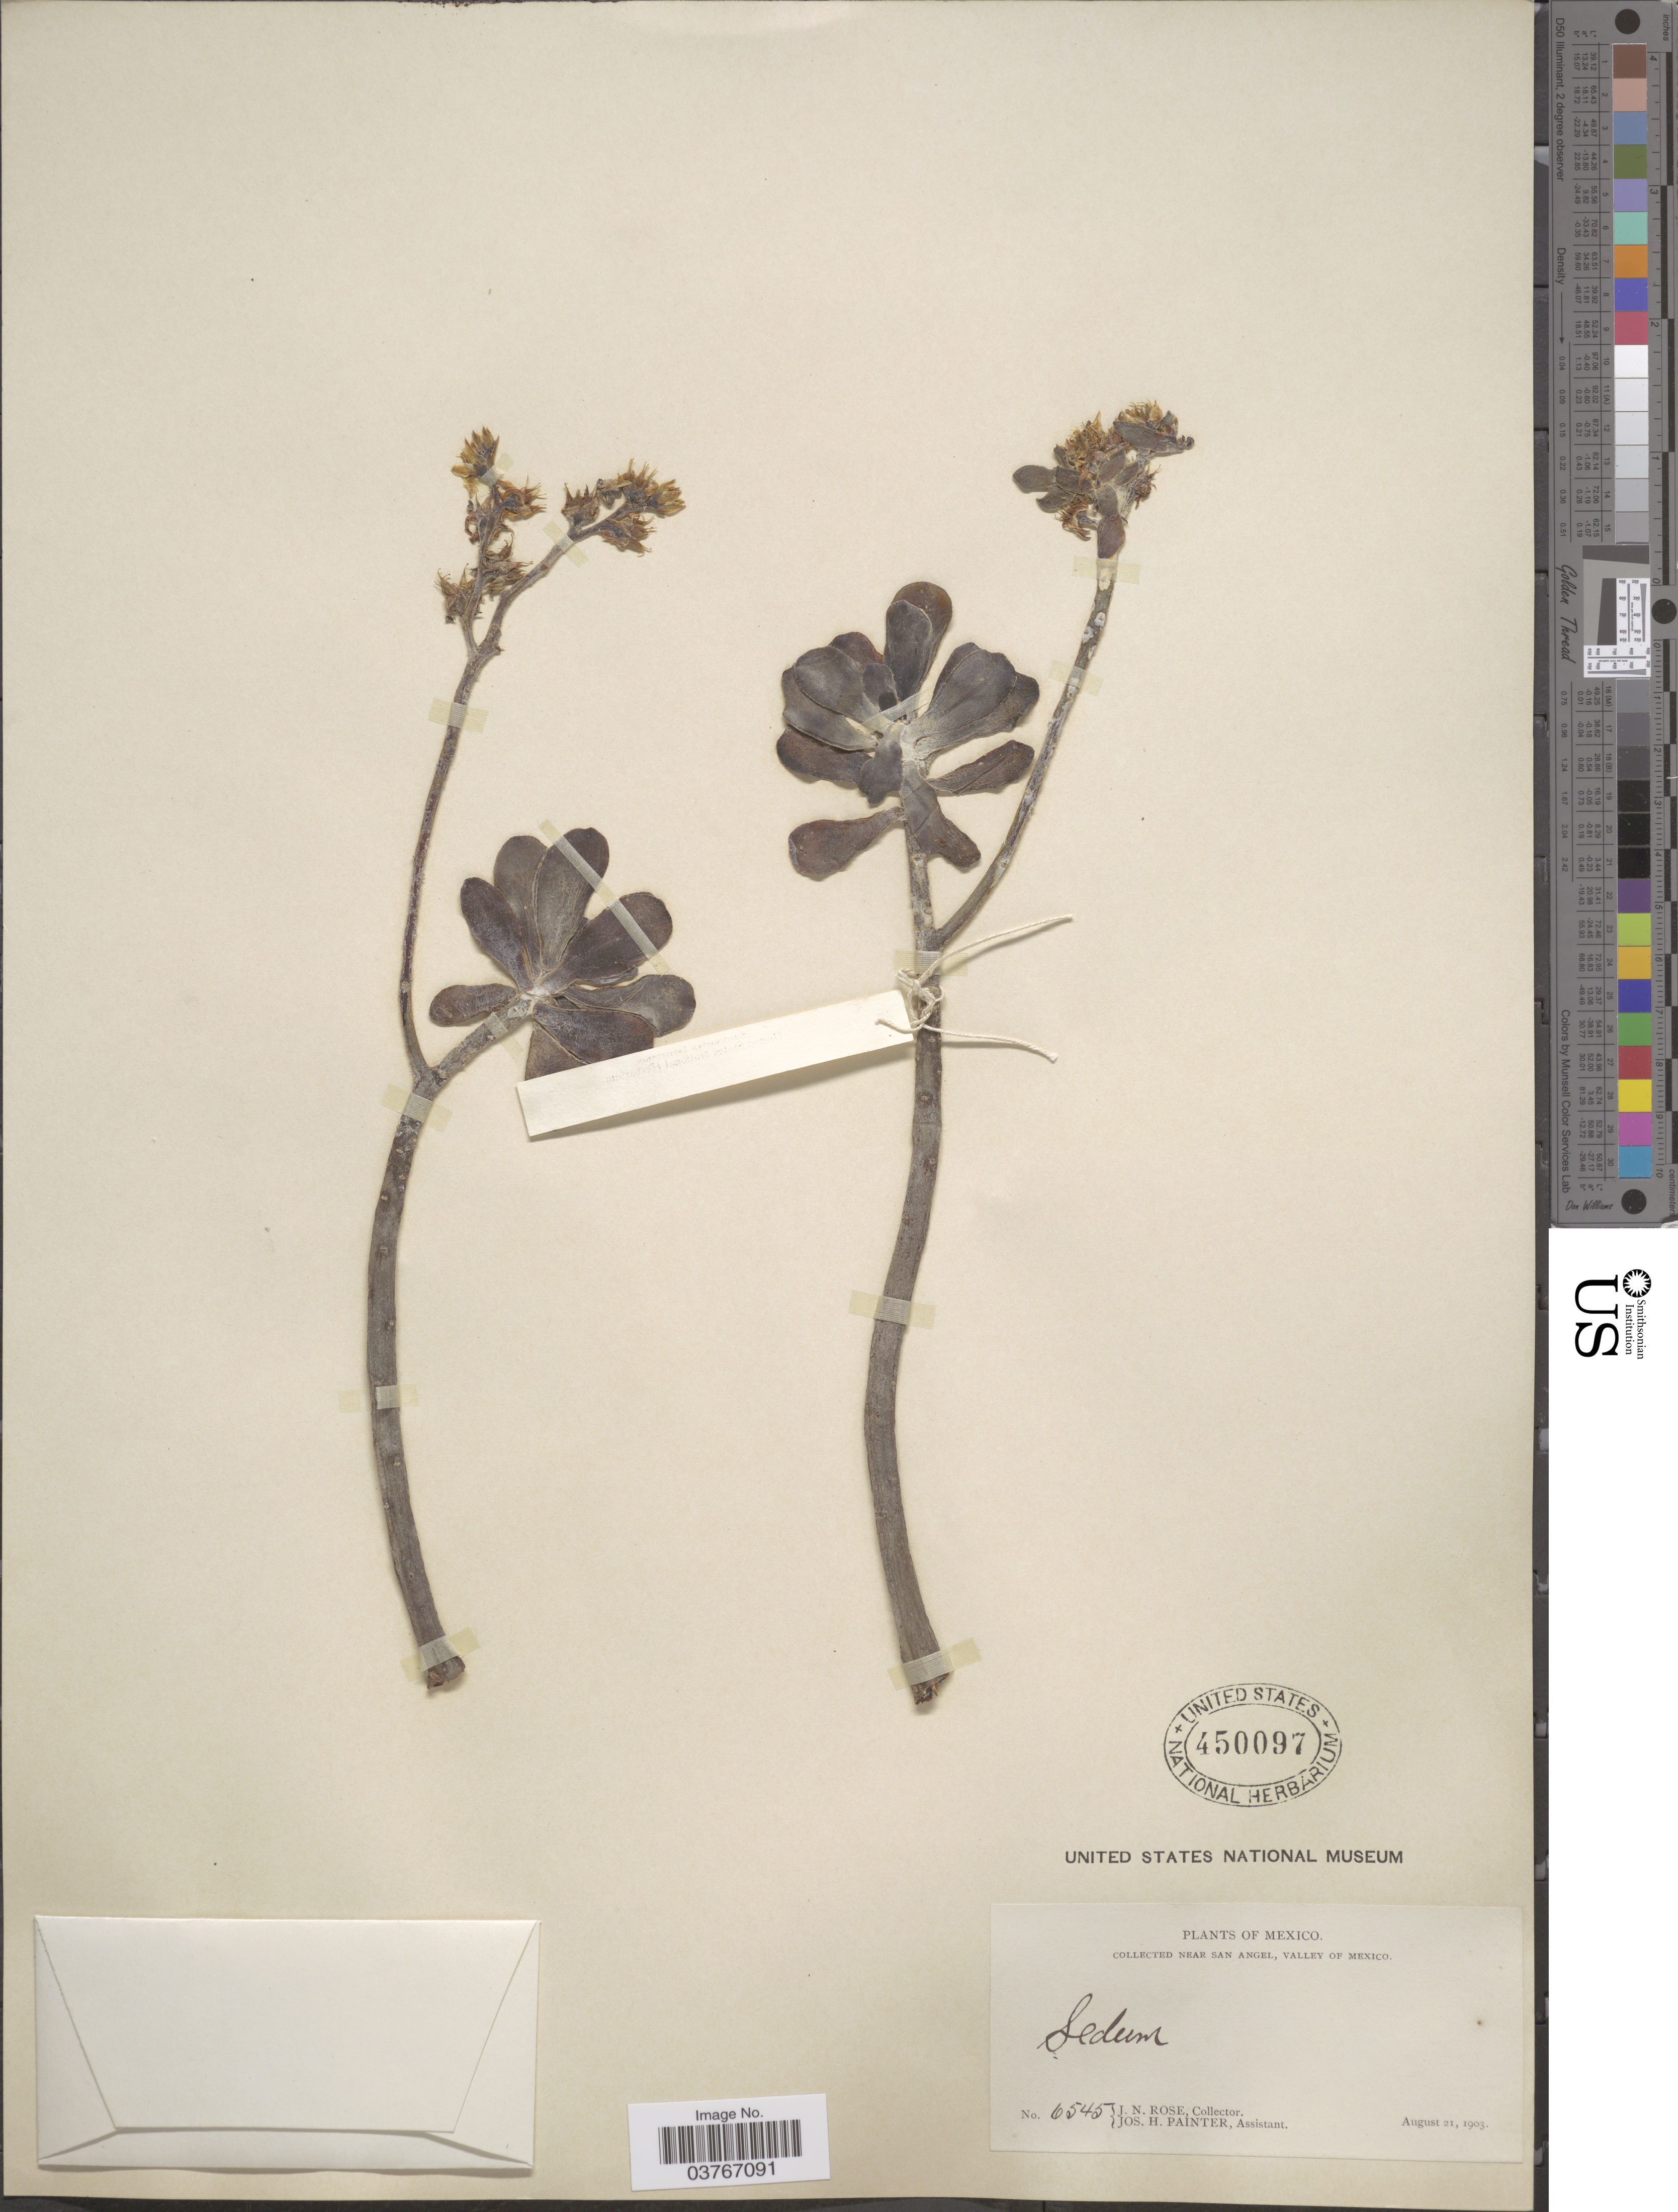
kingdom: Plantae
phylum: Tracheophyta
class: Magnoliopsida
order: Saxifragales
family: Crassulaceae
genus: Sedum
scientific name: Sedum dendroideum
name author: Moc. & Sessé ex DC.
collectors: J. N. Rose & J. H. Painter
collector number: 6545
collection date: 1903-08-21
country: Mexico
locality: Near San Angel, Valley of Mexico.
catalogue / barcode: US 450097